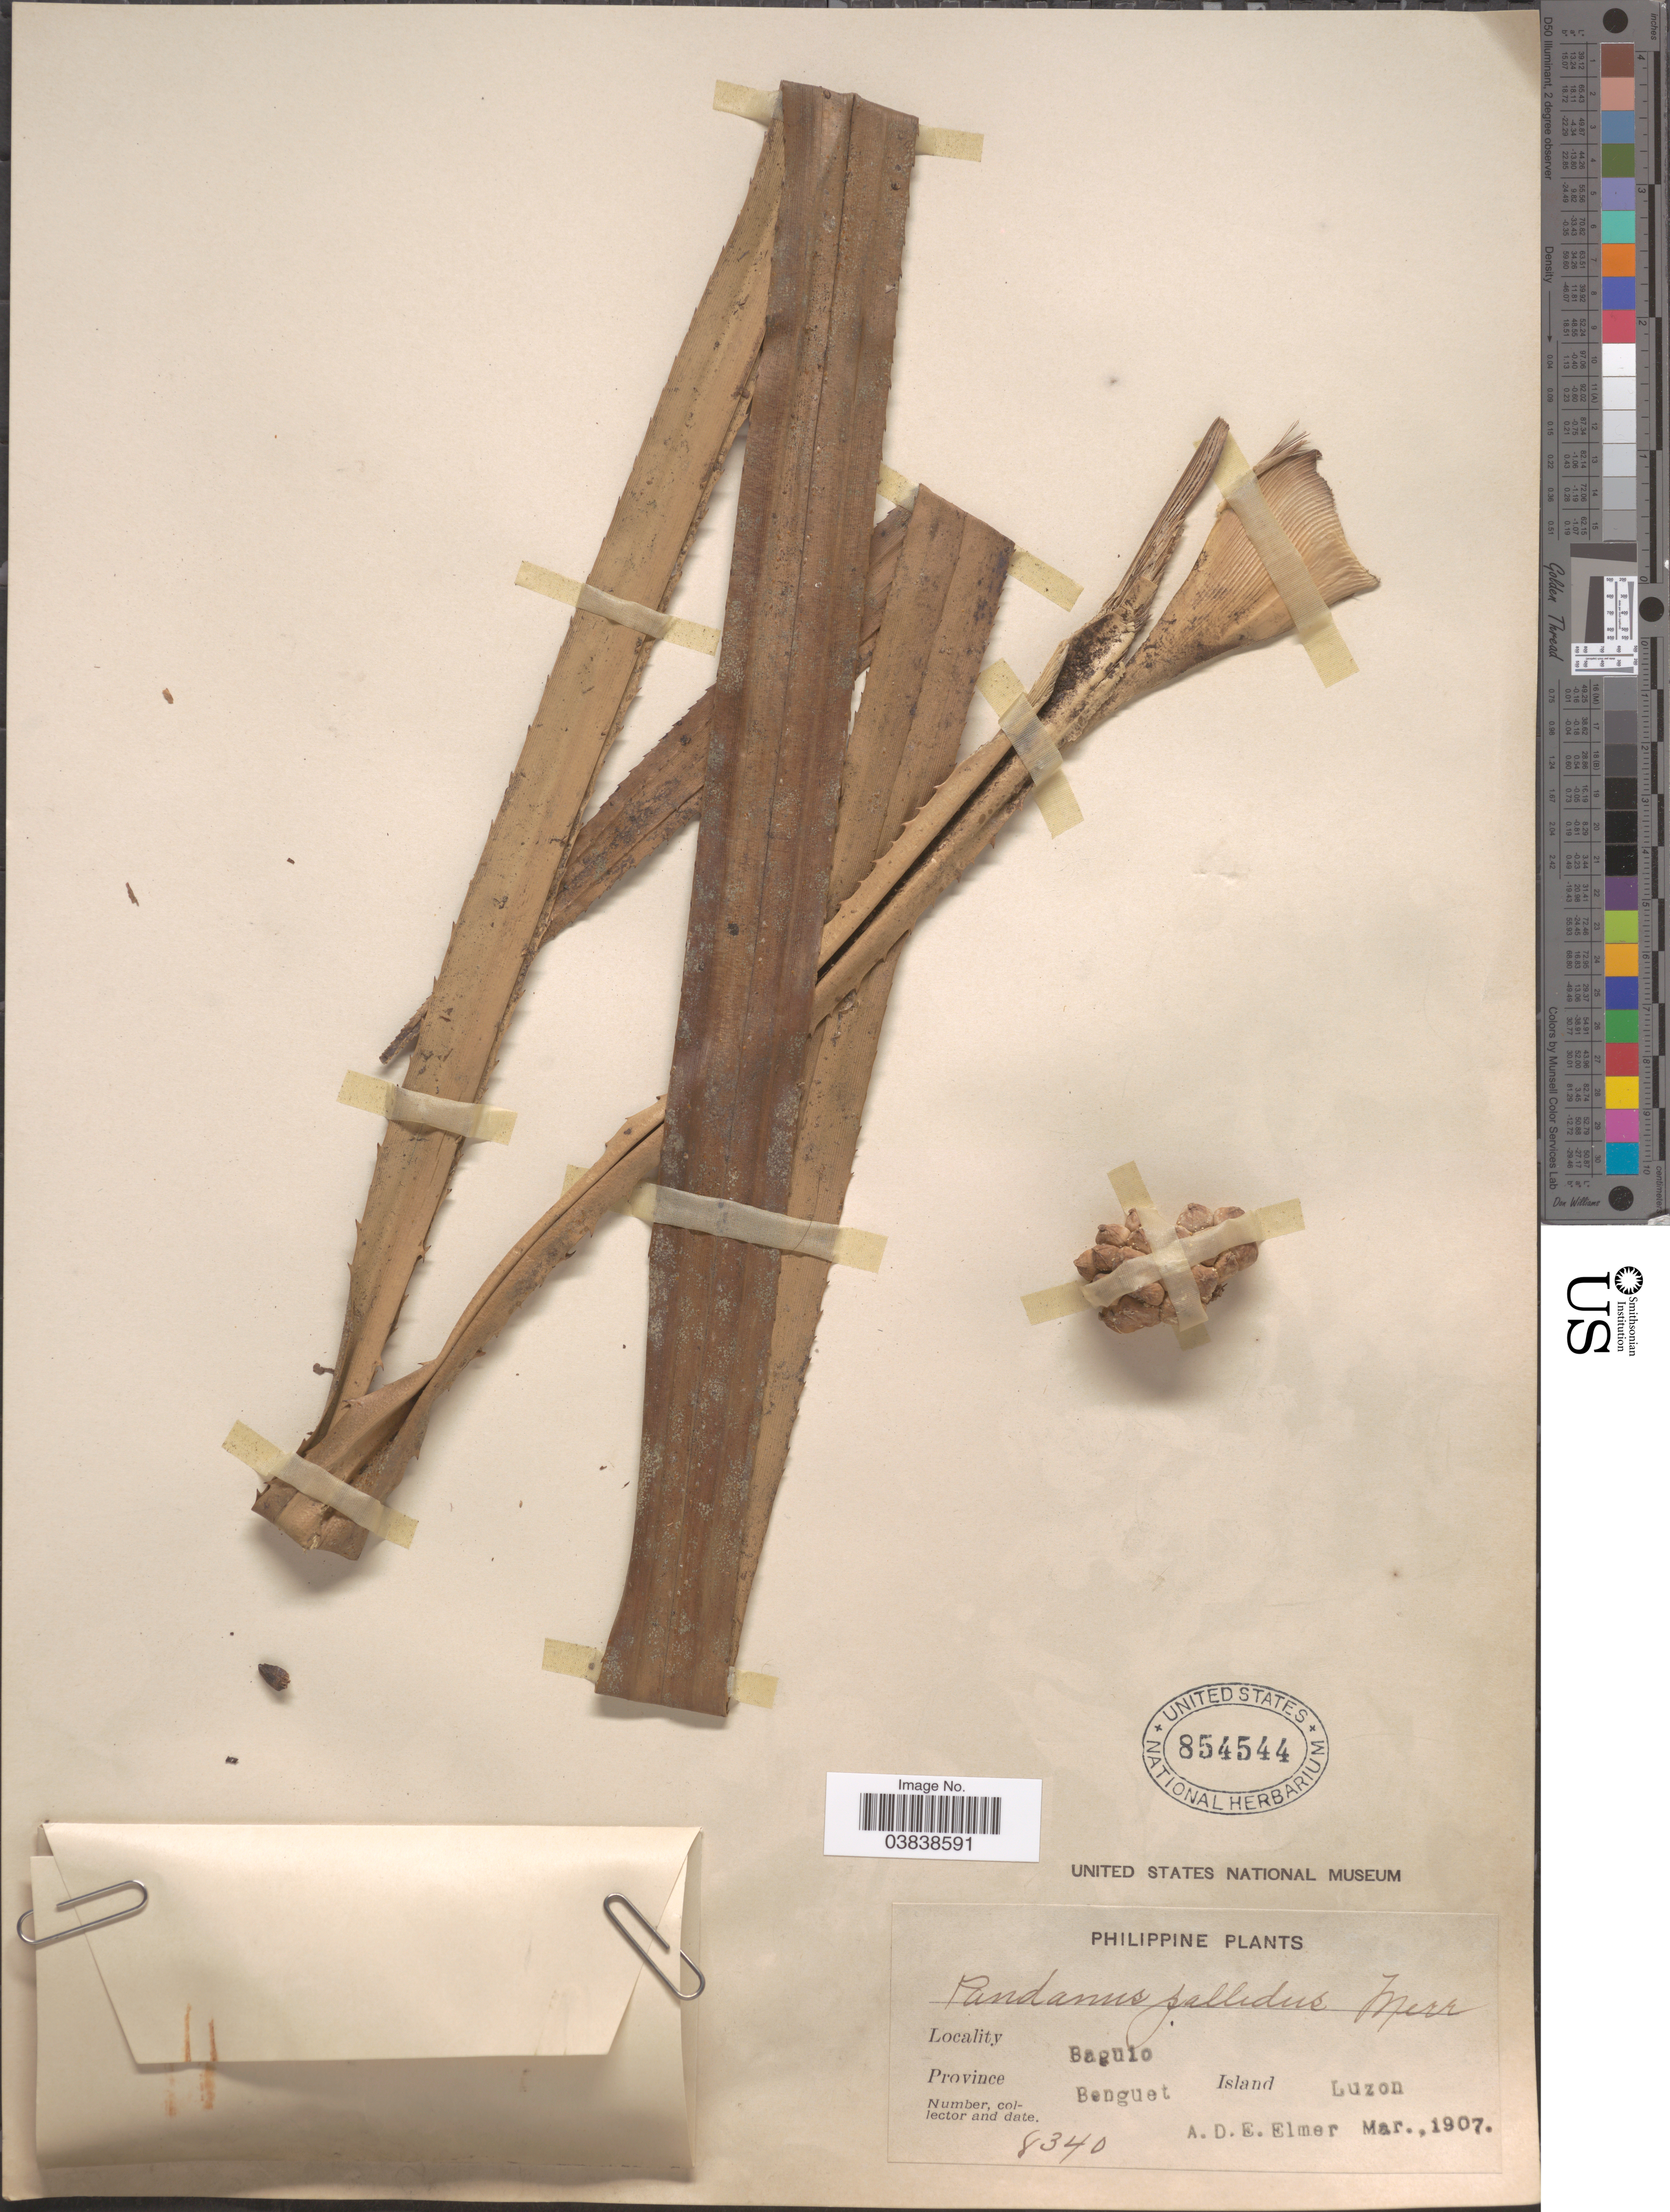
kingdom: Plantae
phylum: Tracheophyta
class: Liliopsida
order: Pandanales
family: Pandanaceae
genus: Pandanus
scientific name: Pandanus pallidus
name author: Merr.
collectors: A. D. E. Elmer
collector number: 8340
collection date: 1907-03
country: Philippines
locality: Baguio. Prov. Benguet, Island Luzon.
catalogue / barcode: US 854544